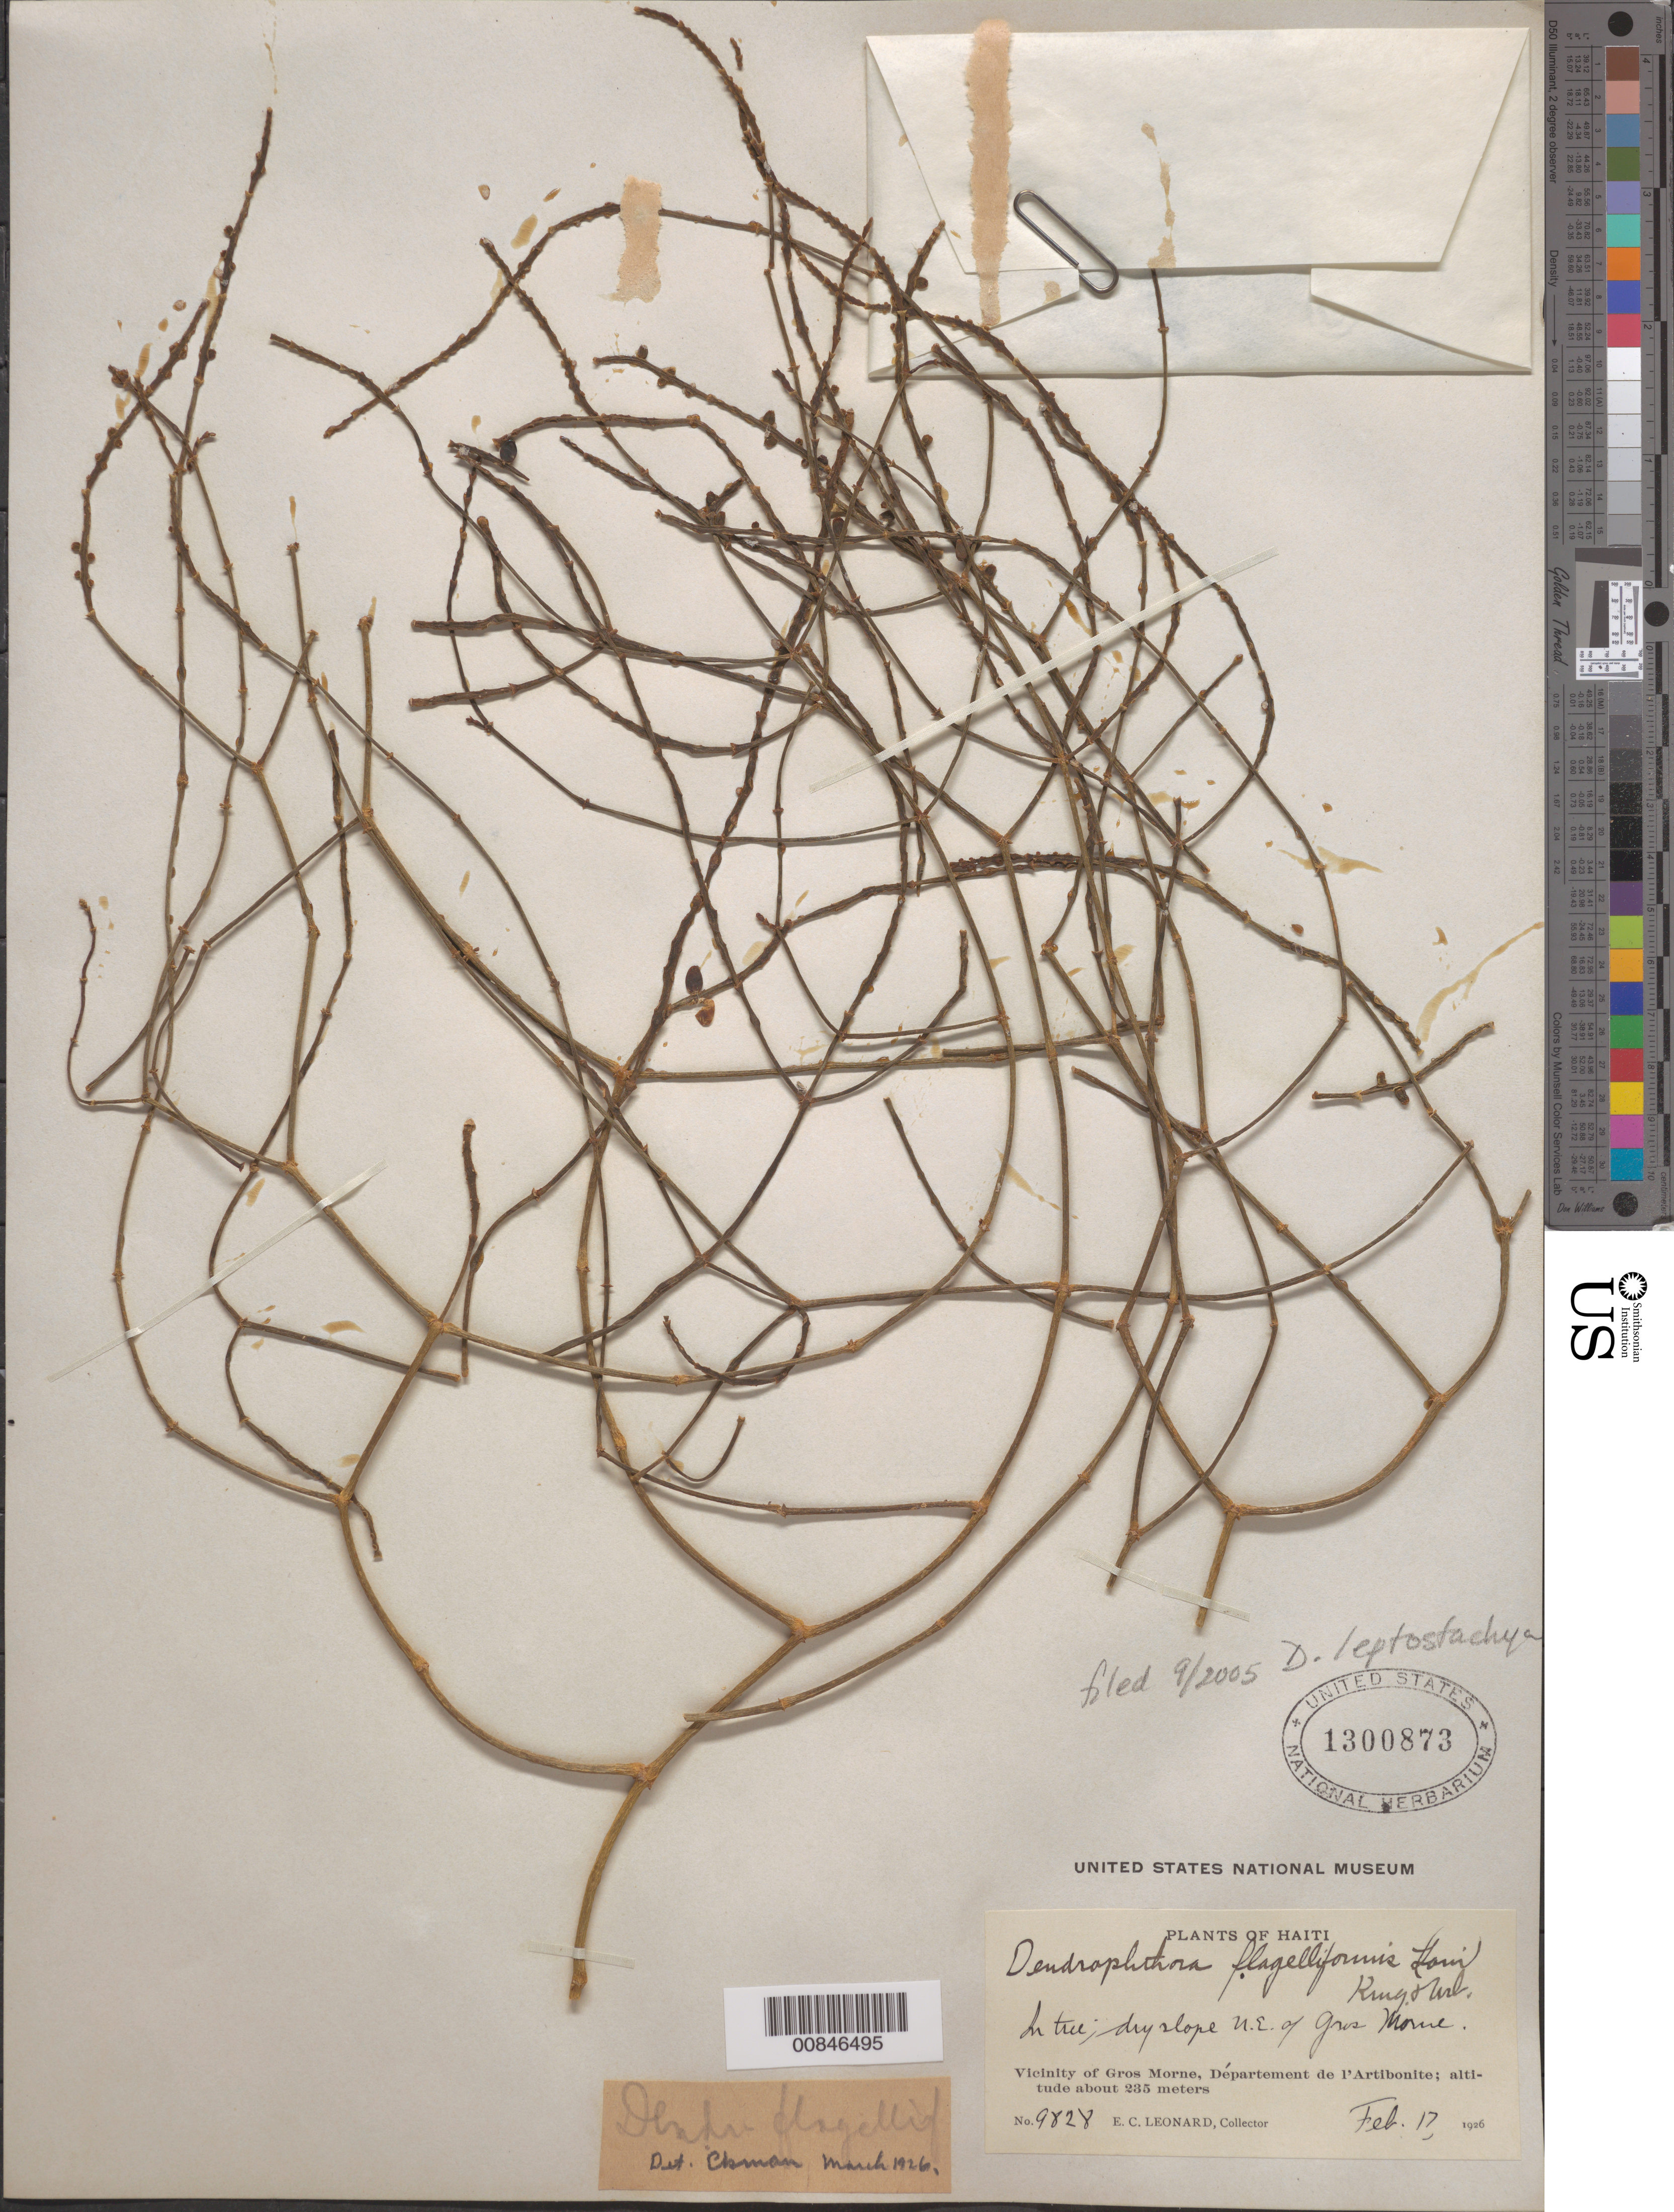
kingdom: Plantae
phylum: Tracheophyta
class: Magnoliopsida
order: Santalales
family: Viscaceae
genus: Dendrophthora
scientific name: Dendrophthora flagelliformis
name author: (Lam.) Krug & Urb.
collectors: E. C. Leonard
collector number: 9828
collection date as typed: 17 Feb 1926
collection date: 1926-02-17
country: Haiti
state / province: Artibonite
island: Hispaniola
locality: Dry slope N.E. of Gros Morne.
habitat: In tree; dry slope.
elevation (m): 235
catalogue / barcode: US 1300873